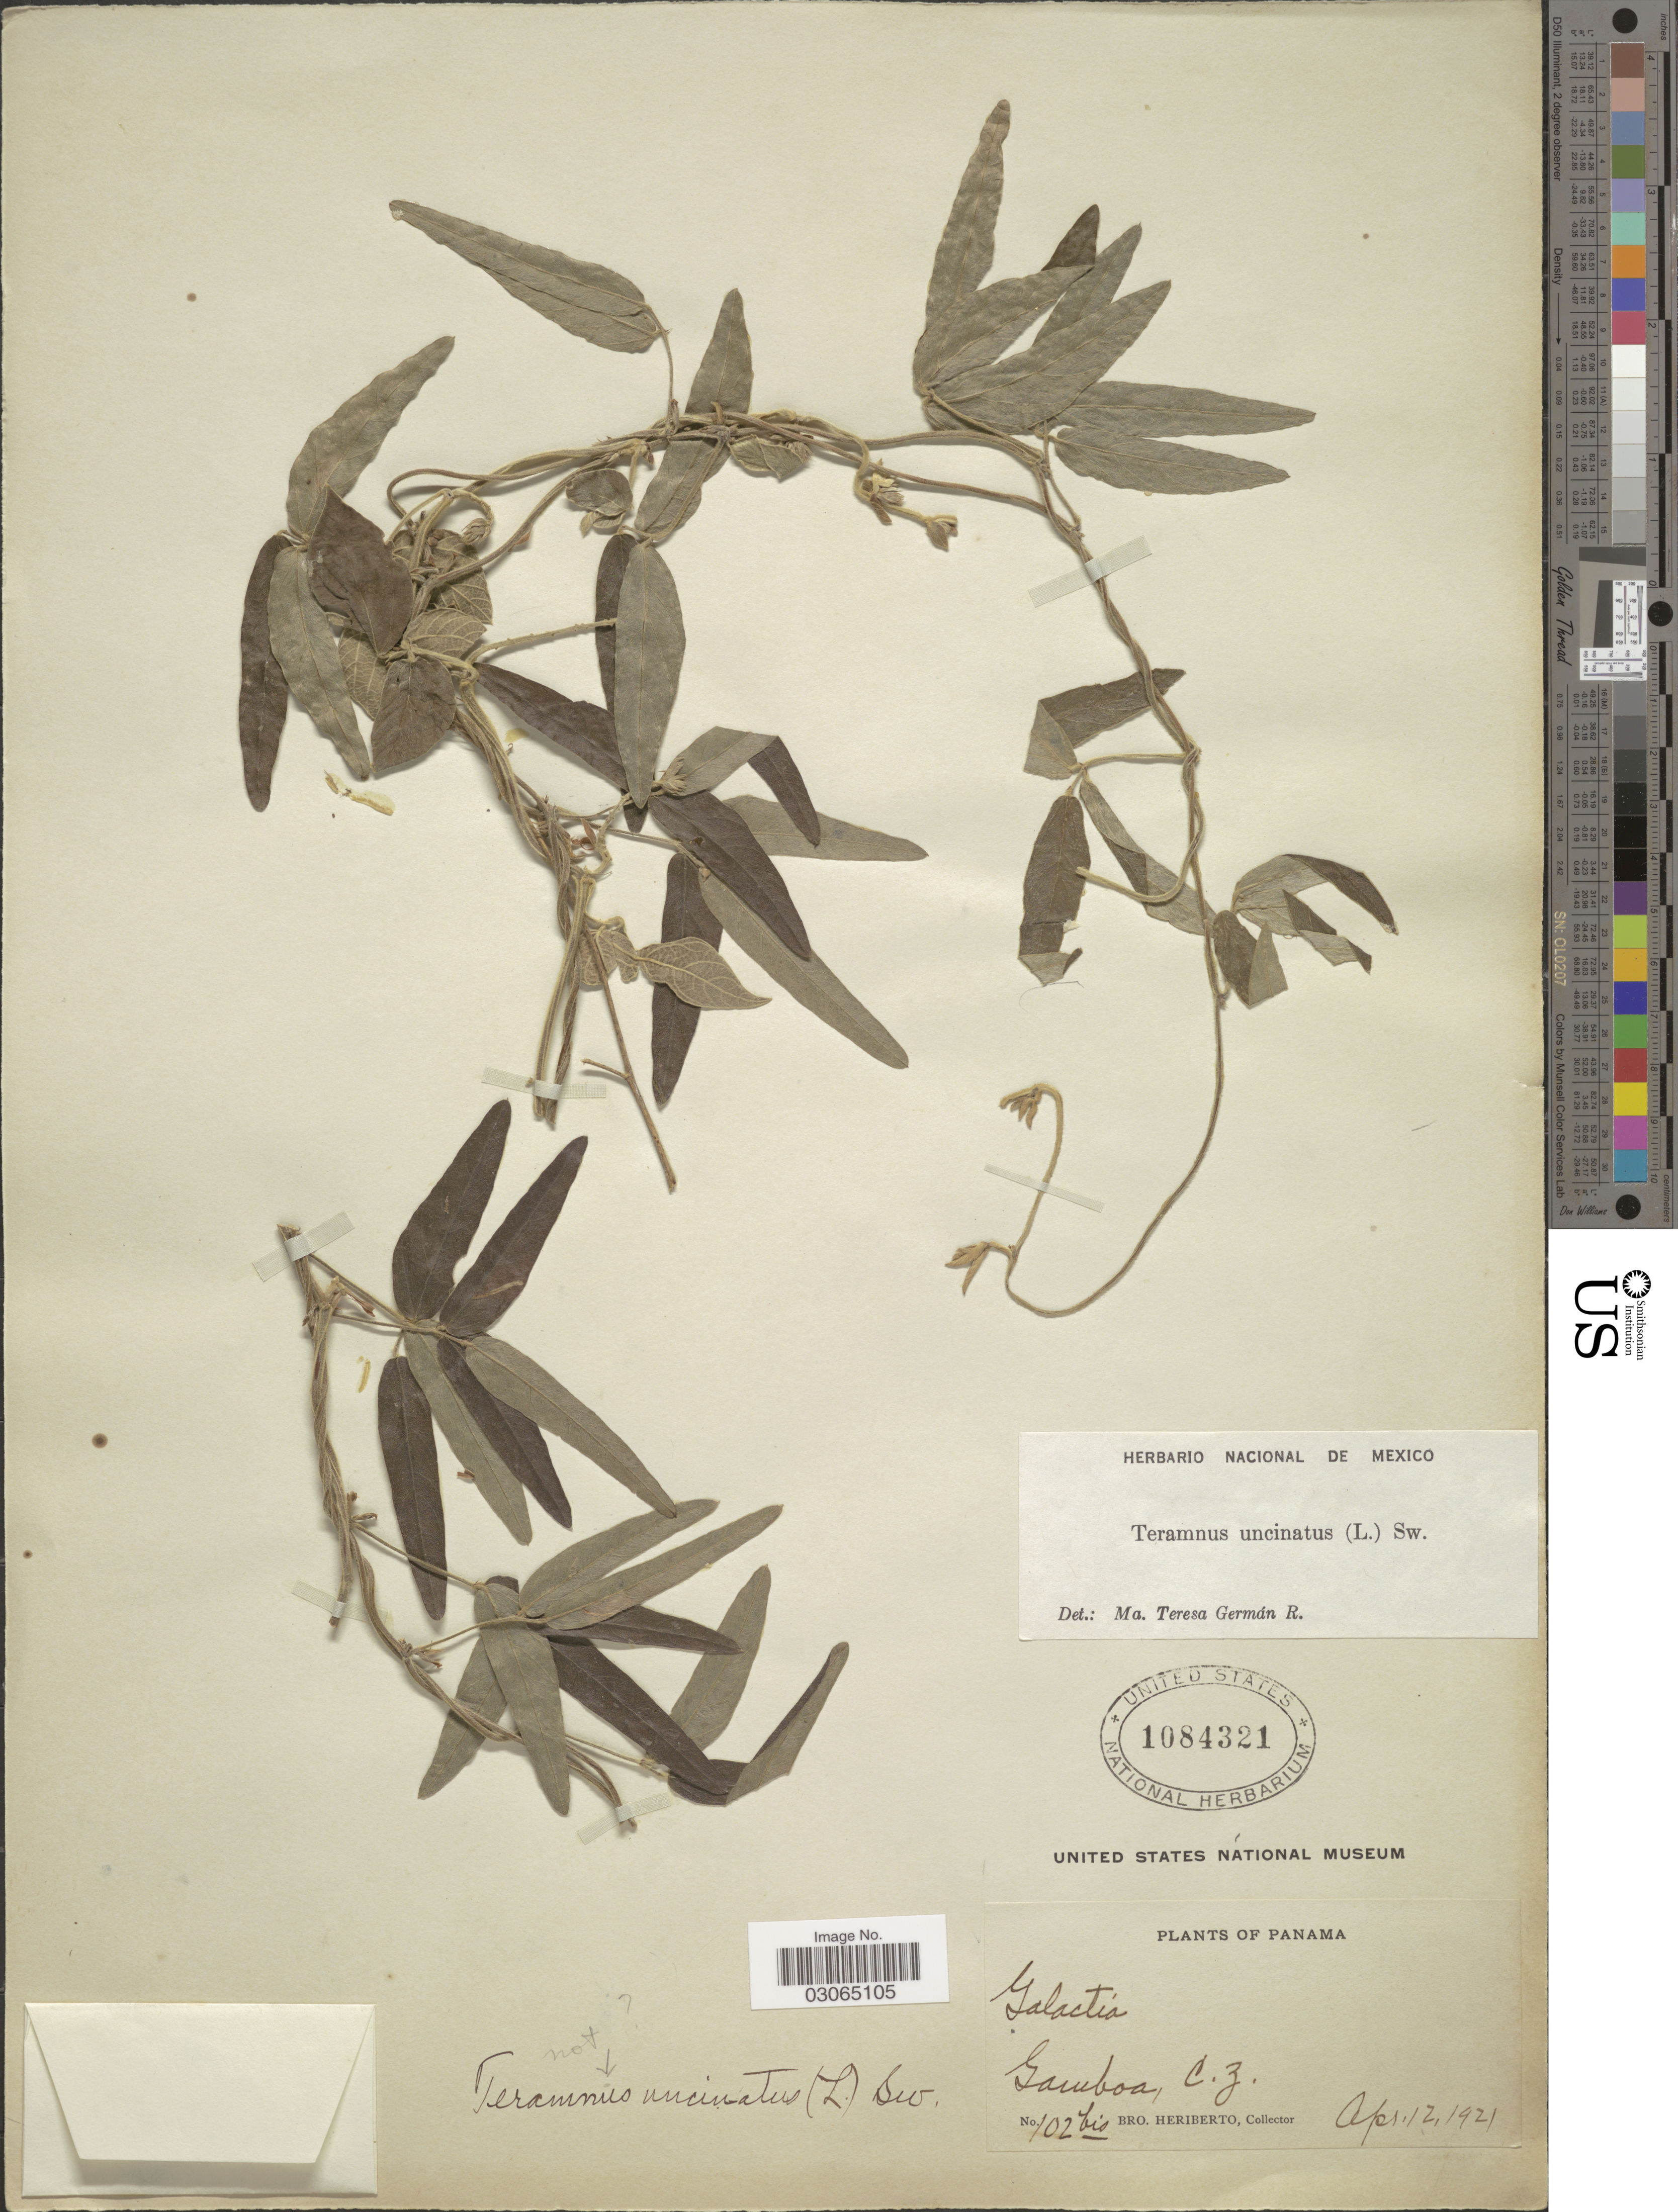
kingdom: Plantae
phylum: Tracheophyta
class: Magnoliopsida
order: Fabales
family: Fabaceae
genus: Teramnus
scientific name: Teramnus uncinatus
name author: (L.) Sw.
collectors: B. Heriberto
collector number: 102bis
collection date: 1921-04-12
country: Panama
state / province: Colón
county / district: Canal Zone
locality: Gamboa, C.Z.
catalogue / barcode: US 1084321